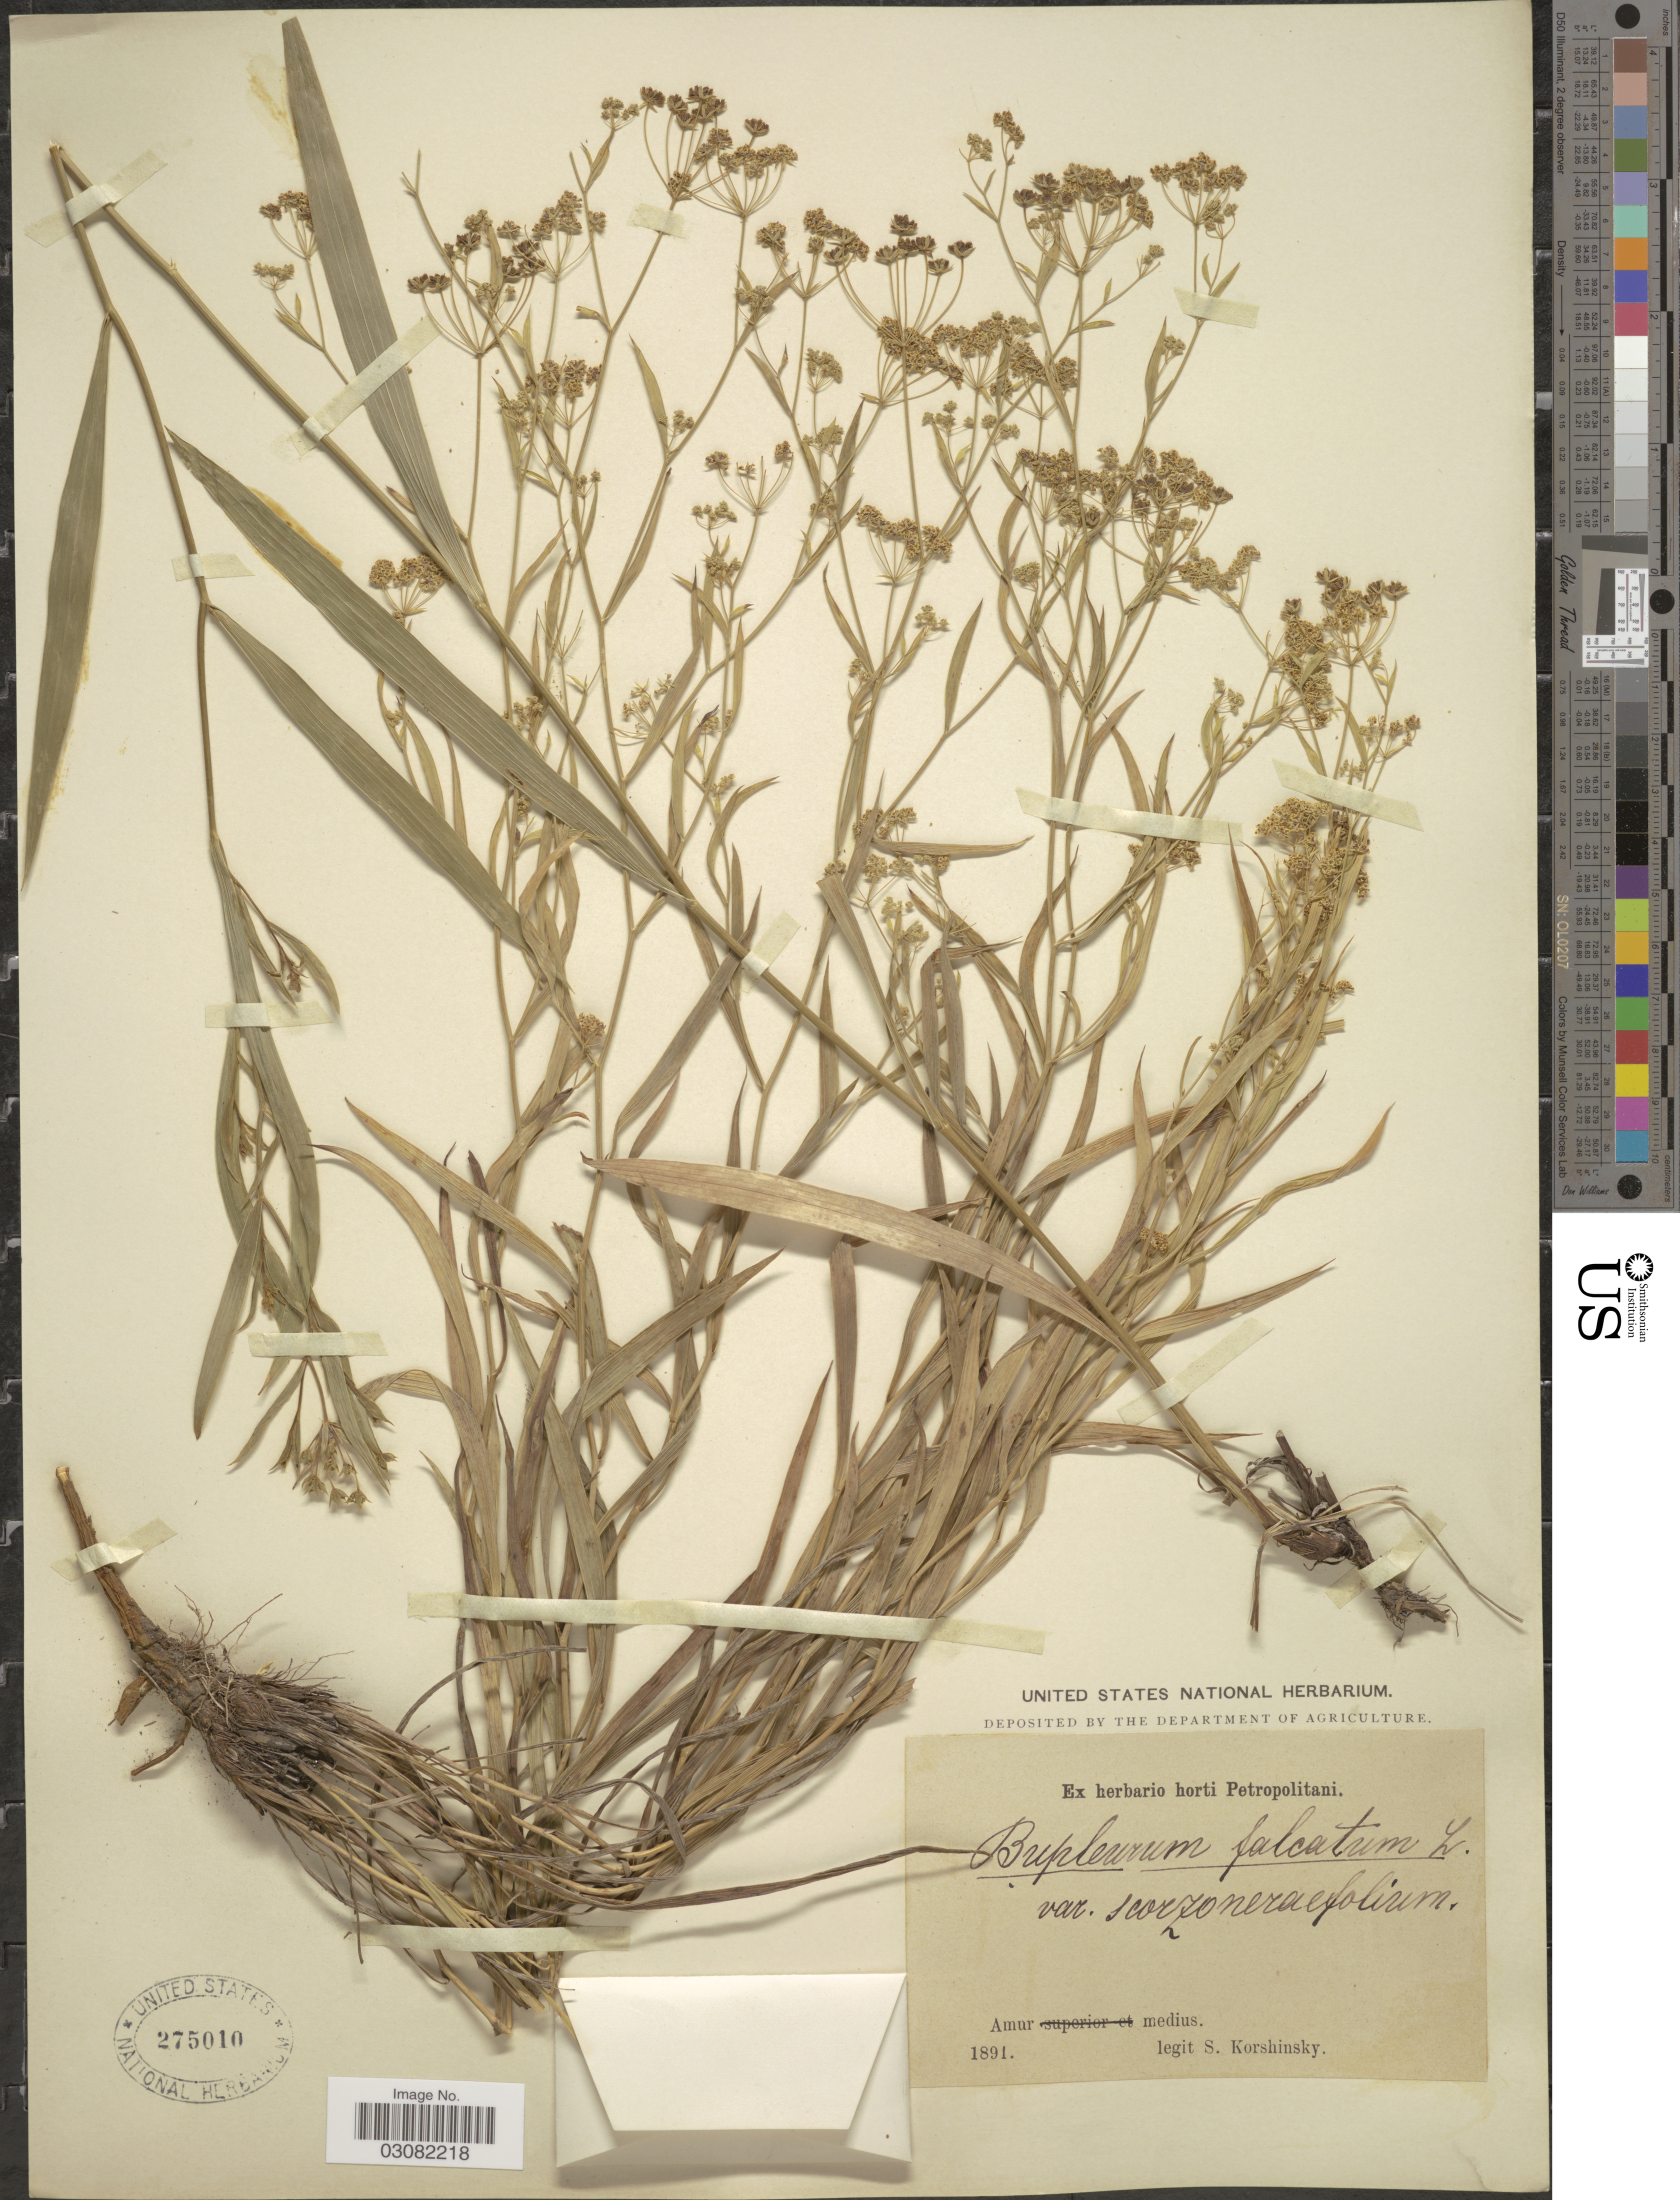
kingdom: Plantae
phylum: Tracheophyta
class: Magnoliopsida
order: Apiales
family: Apiaceae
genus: Bupleurum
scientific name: Bupleurum falcatum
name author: L.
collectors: S. I. Korshinsky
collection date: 1891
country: Russian Federation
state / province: Amur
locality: Amur medius.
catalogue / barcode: US 275010